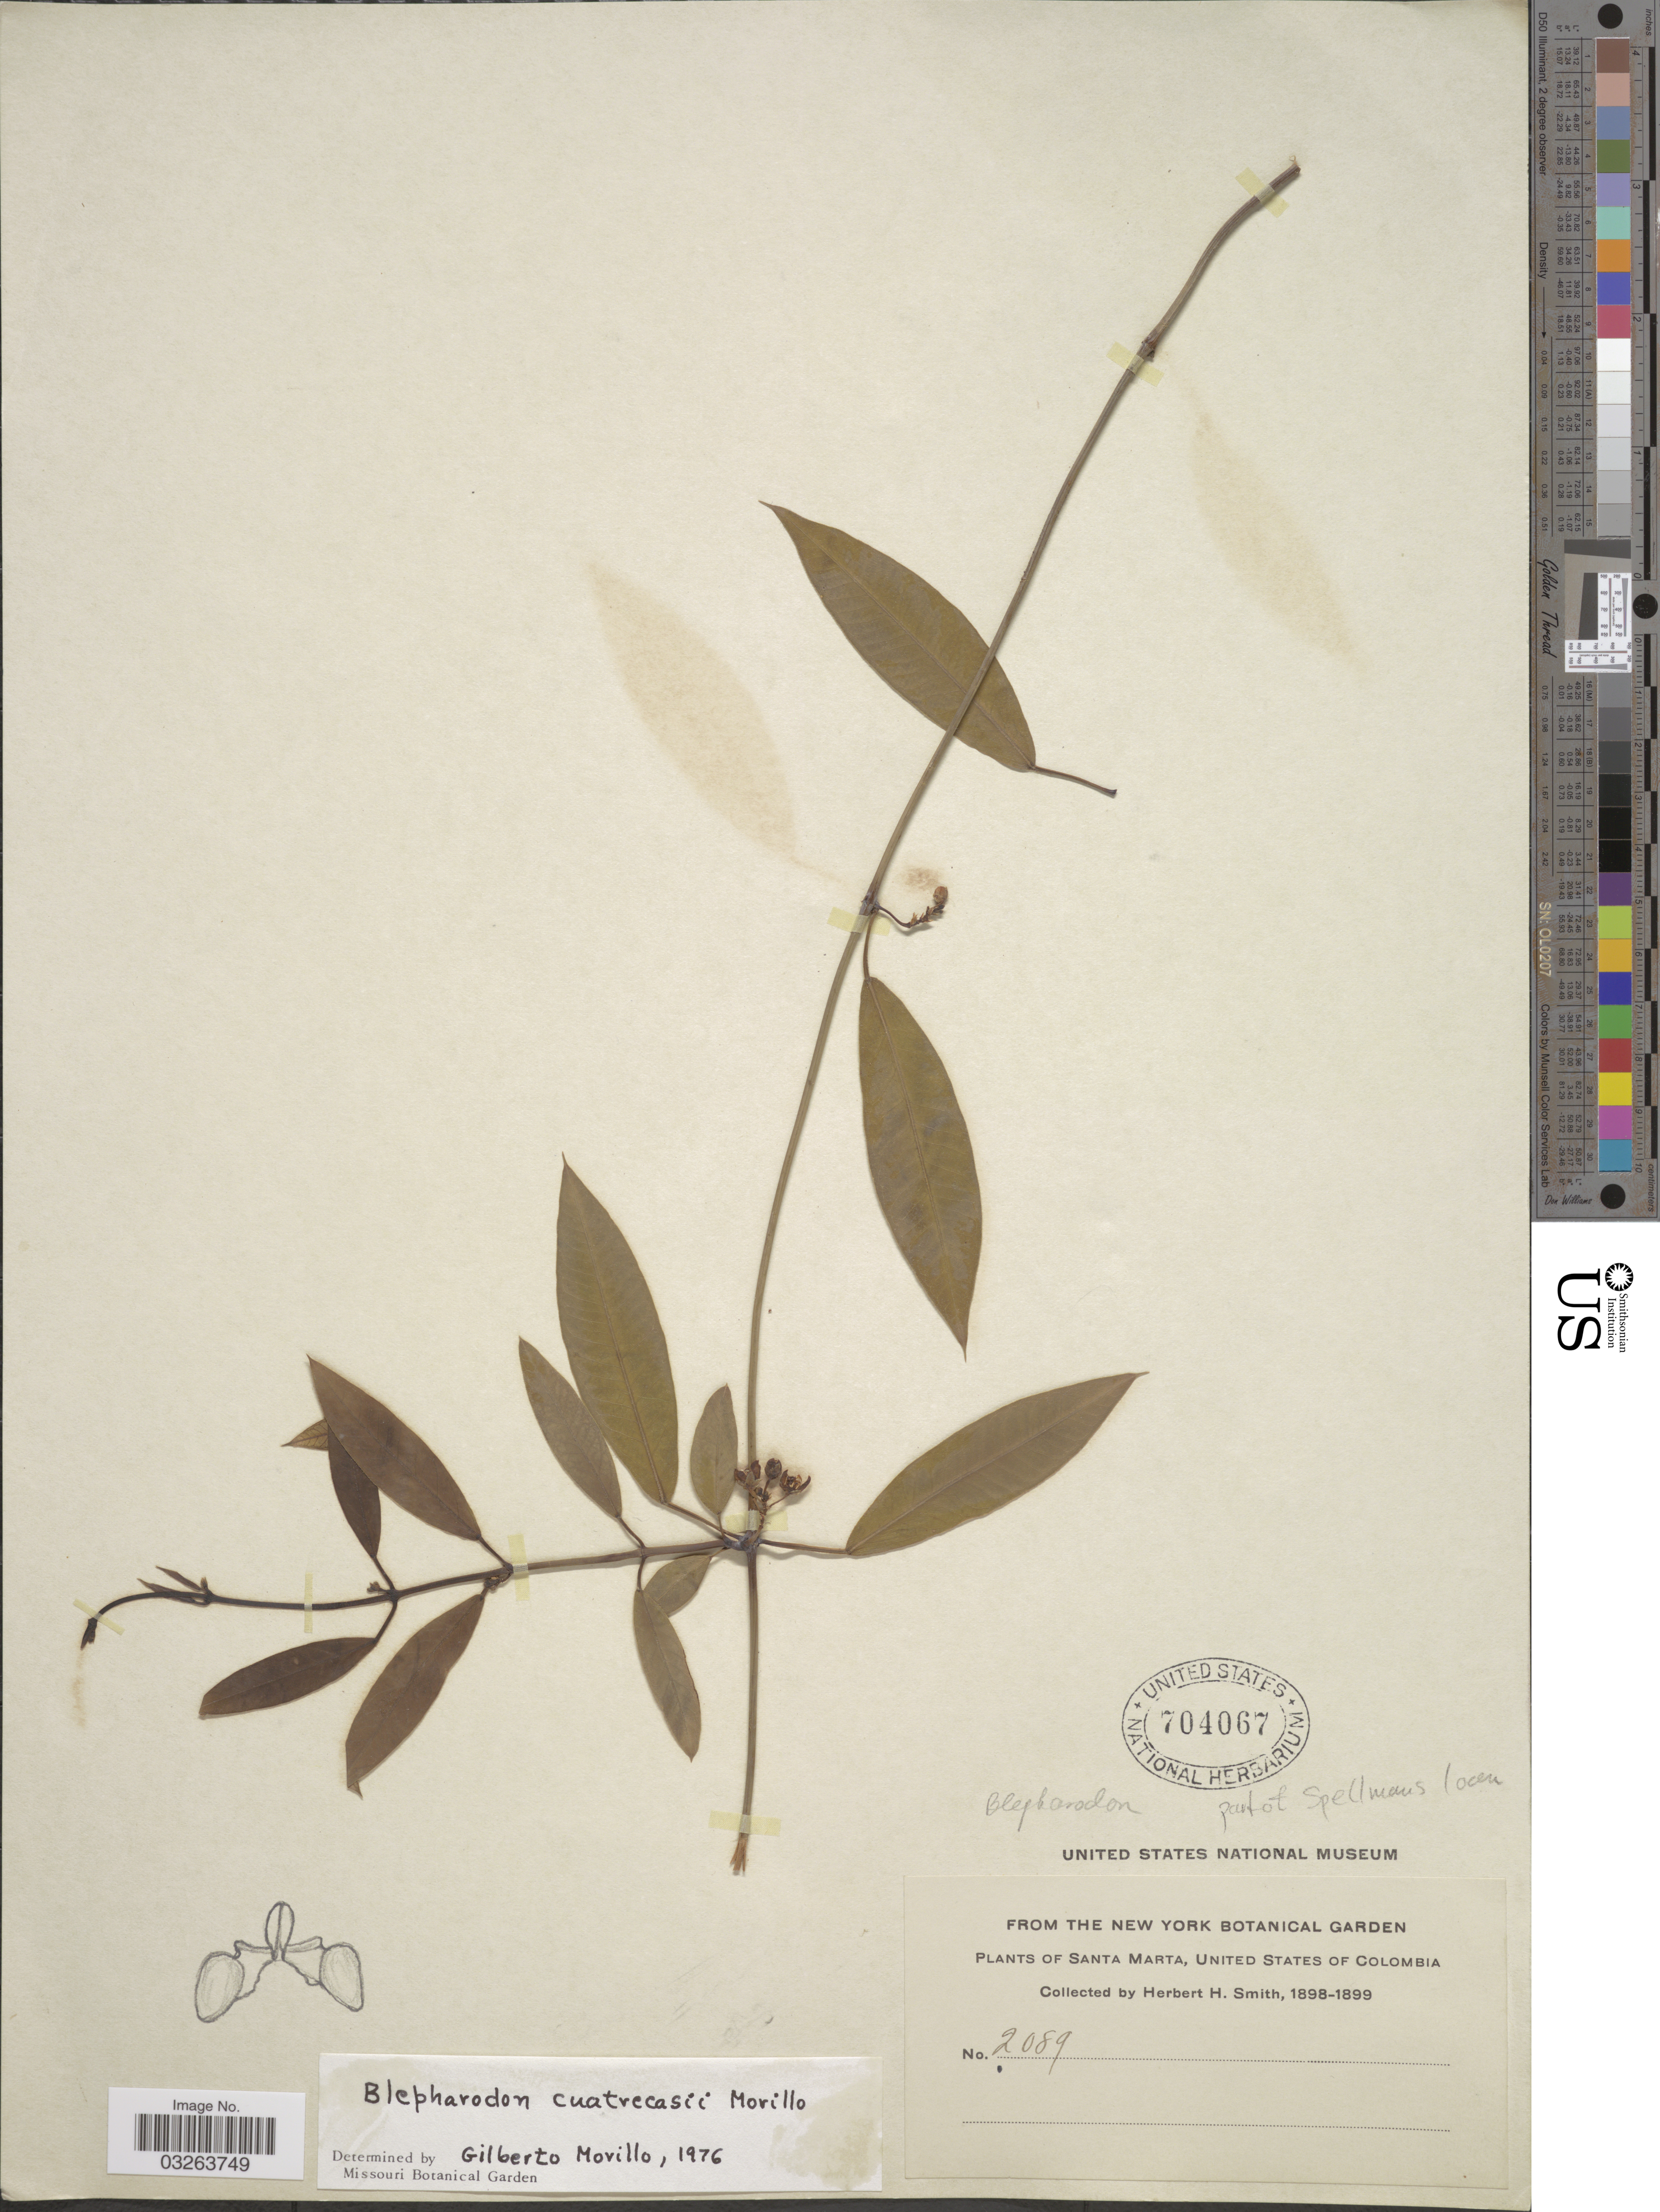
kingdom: Plantae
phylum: Tracheophyta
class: Magnoliopsida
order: Gentianales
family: Apocynaceae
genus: Blepharodon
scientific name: Blepharodon cuatrecasasii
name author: Morillo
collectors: Herbert H. Smith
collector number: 2089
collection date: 1898/1899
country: Colombia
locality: Santa Marta, United States of Colombia.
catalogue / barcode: US 704067